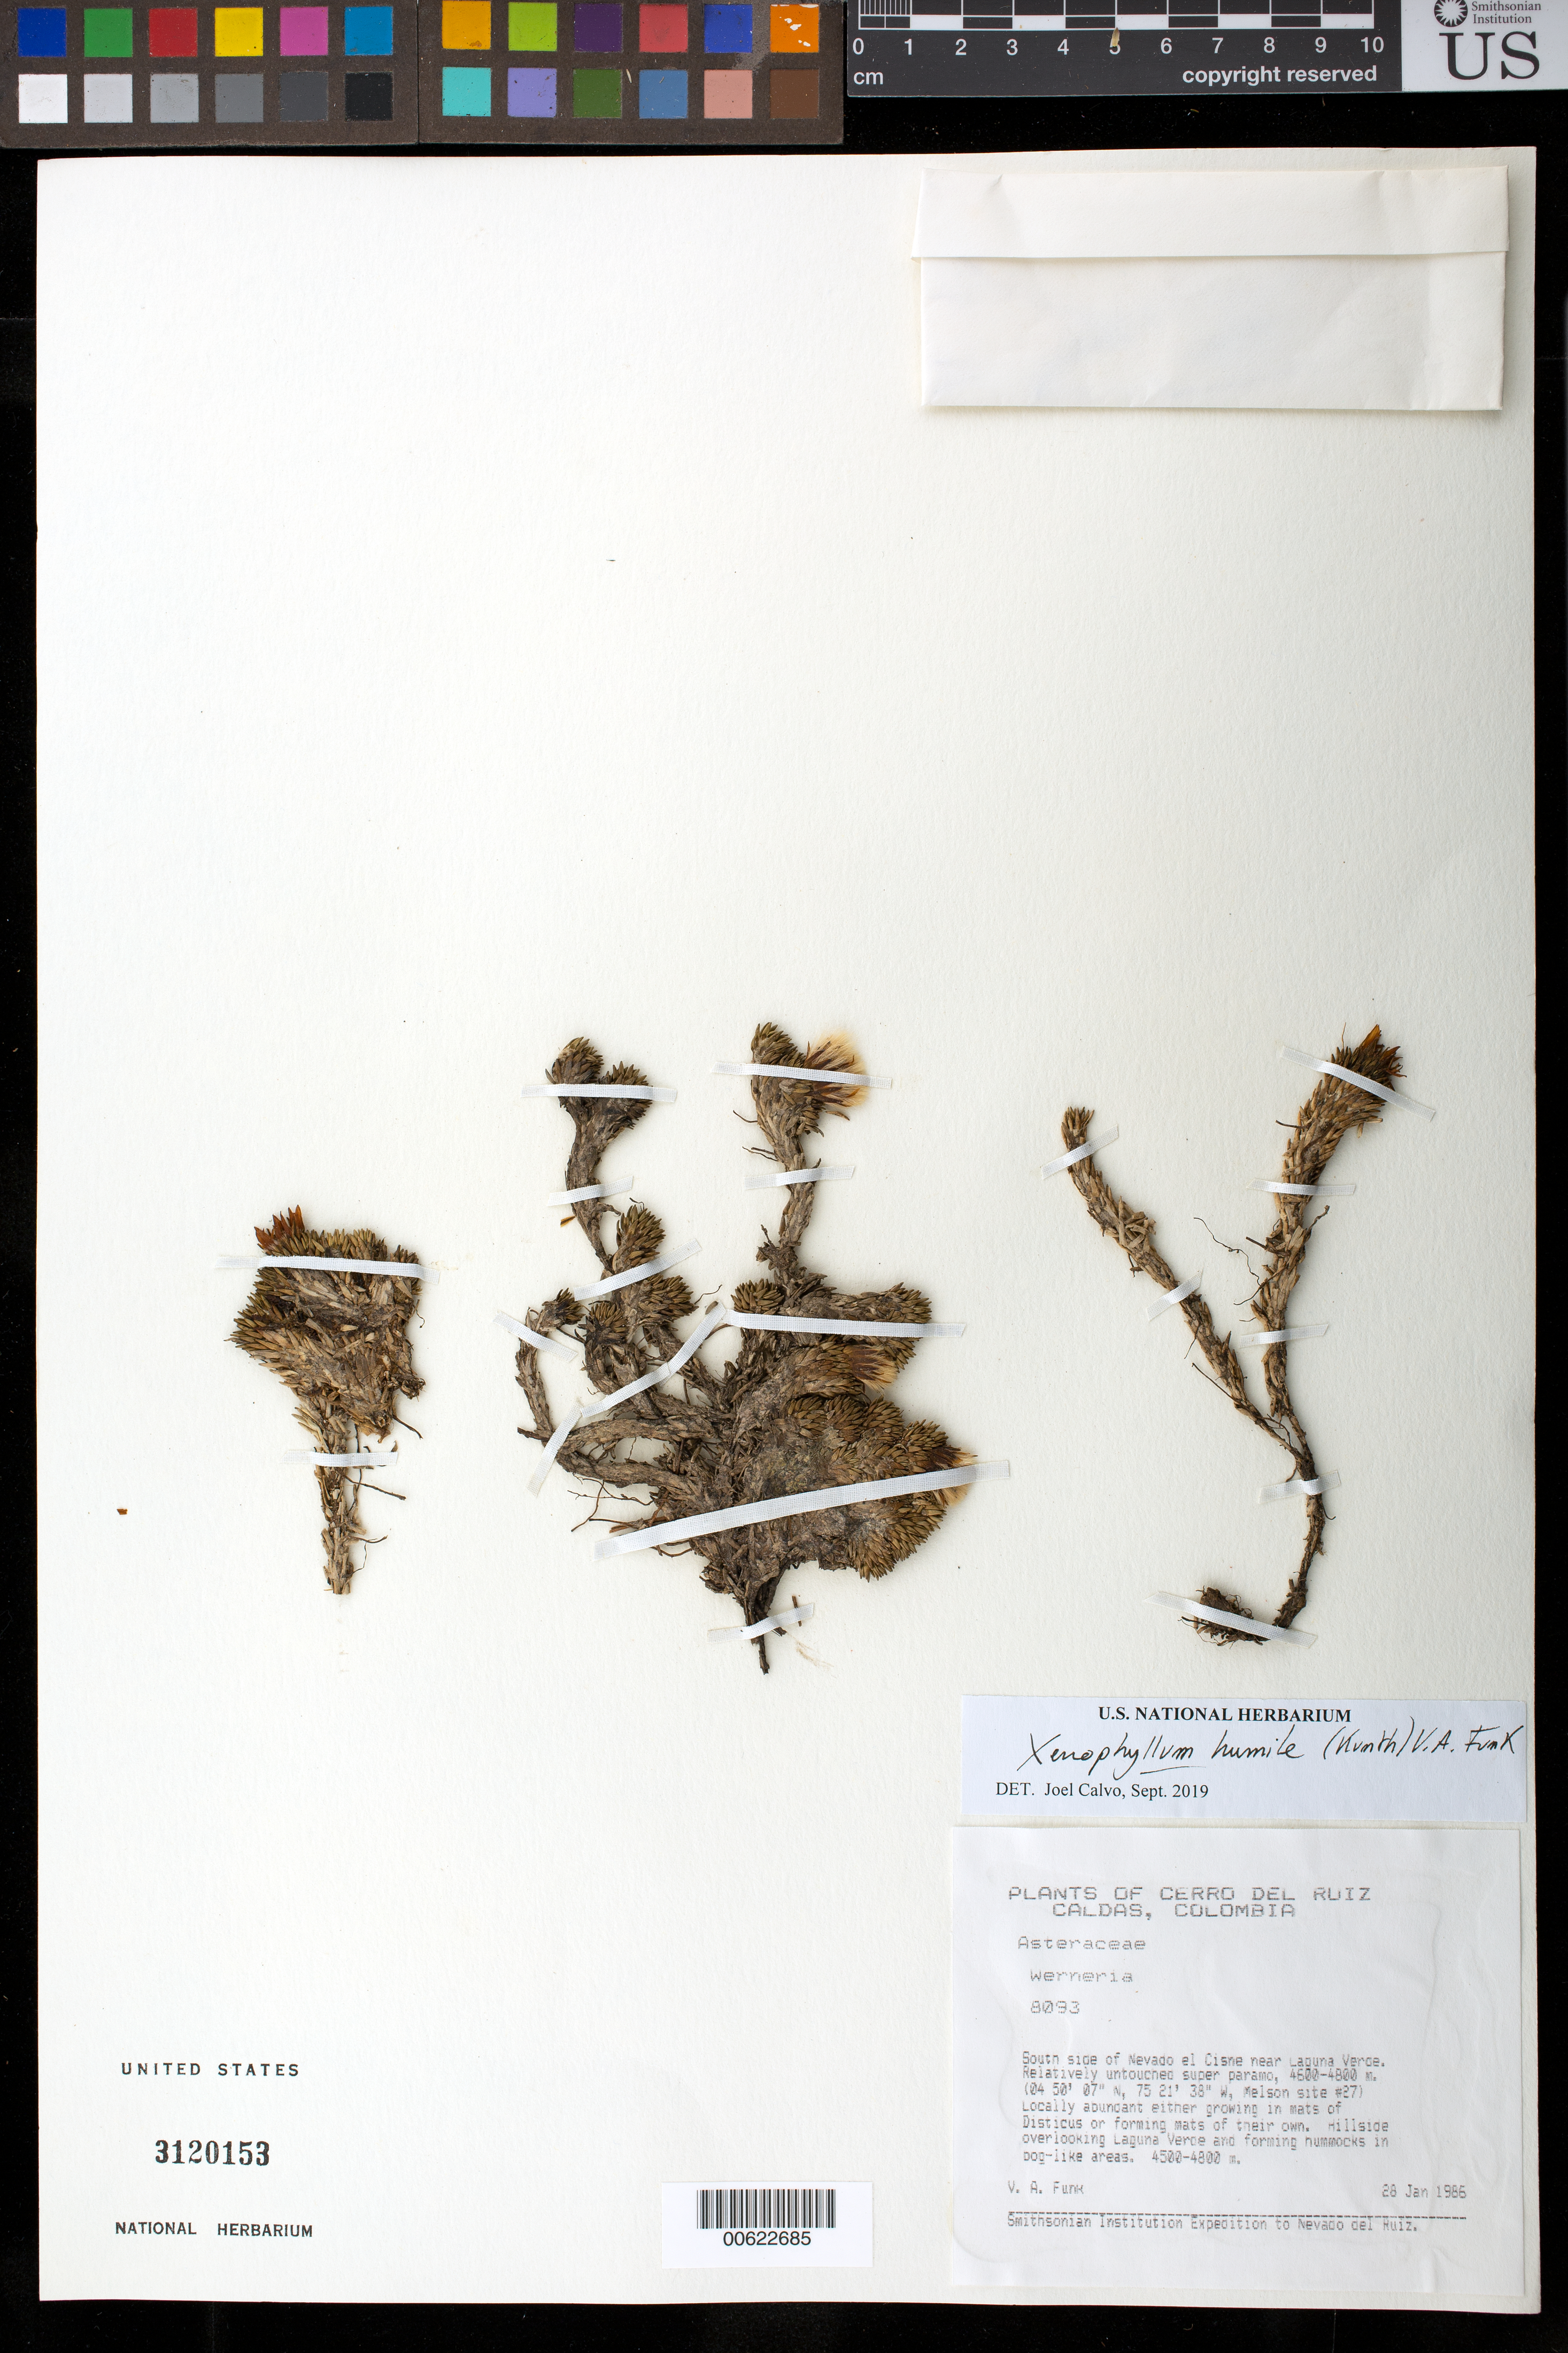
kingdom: Plantae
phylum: Tracheophyta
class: Magnoliopsida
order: Asterales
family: Asteraceae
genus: Xenophyllum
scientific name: Xenophyllum humile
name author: (Kunth) V.A. Funk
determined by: Calvo, Joel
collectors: V. Funk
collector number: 8093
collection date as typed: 28-Jan-86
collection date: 1986-01-28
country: Colombia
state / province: Caldas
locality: Cerro del Ruíz. S side of Nevado el Cisne near Laguna Verde. Melson site #27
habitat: Relatively untouched páramo.Either growing in mats of Disticus ETC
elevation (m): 4500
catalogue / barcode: US 3120153